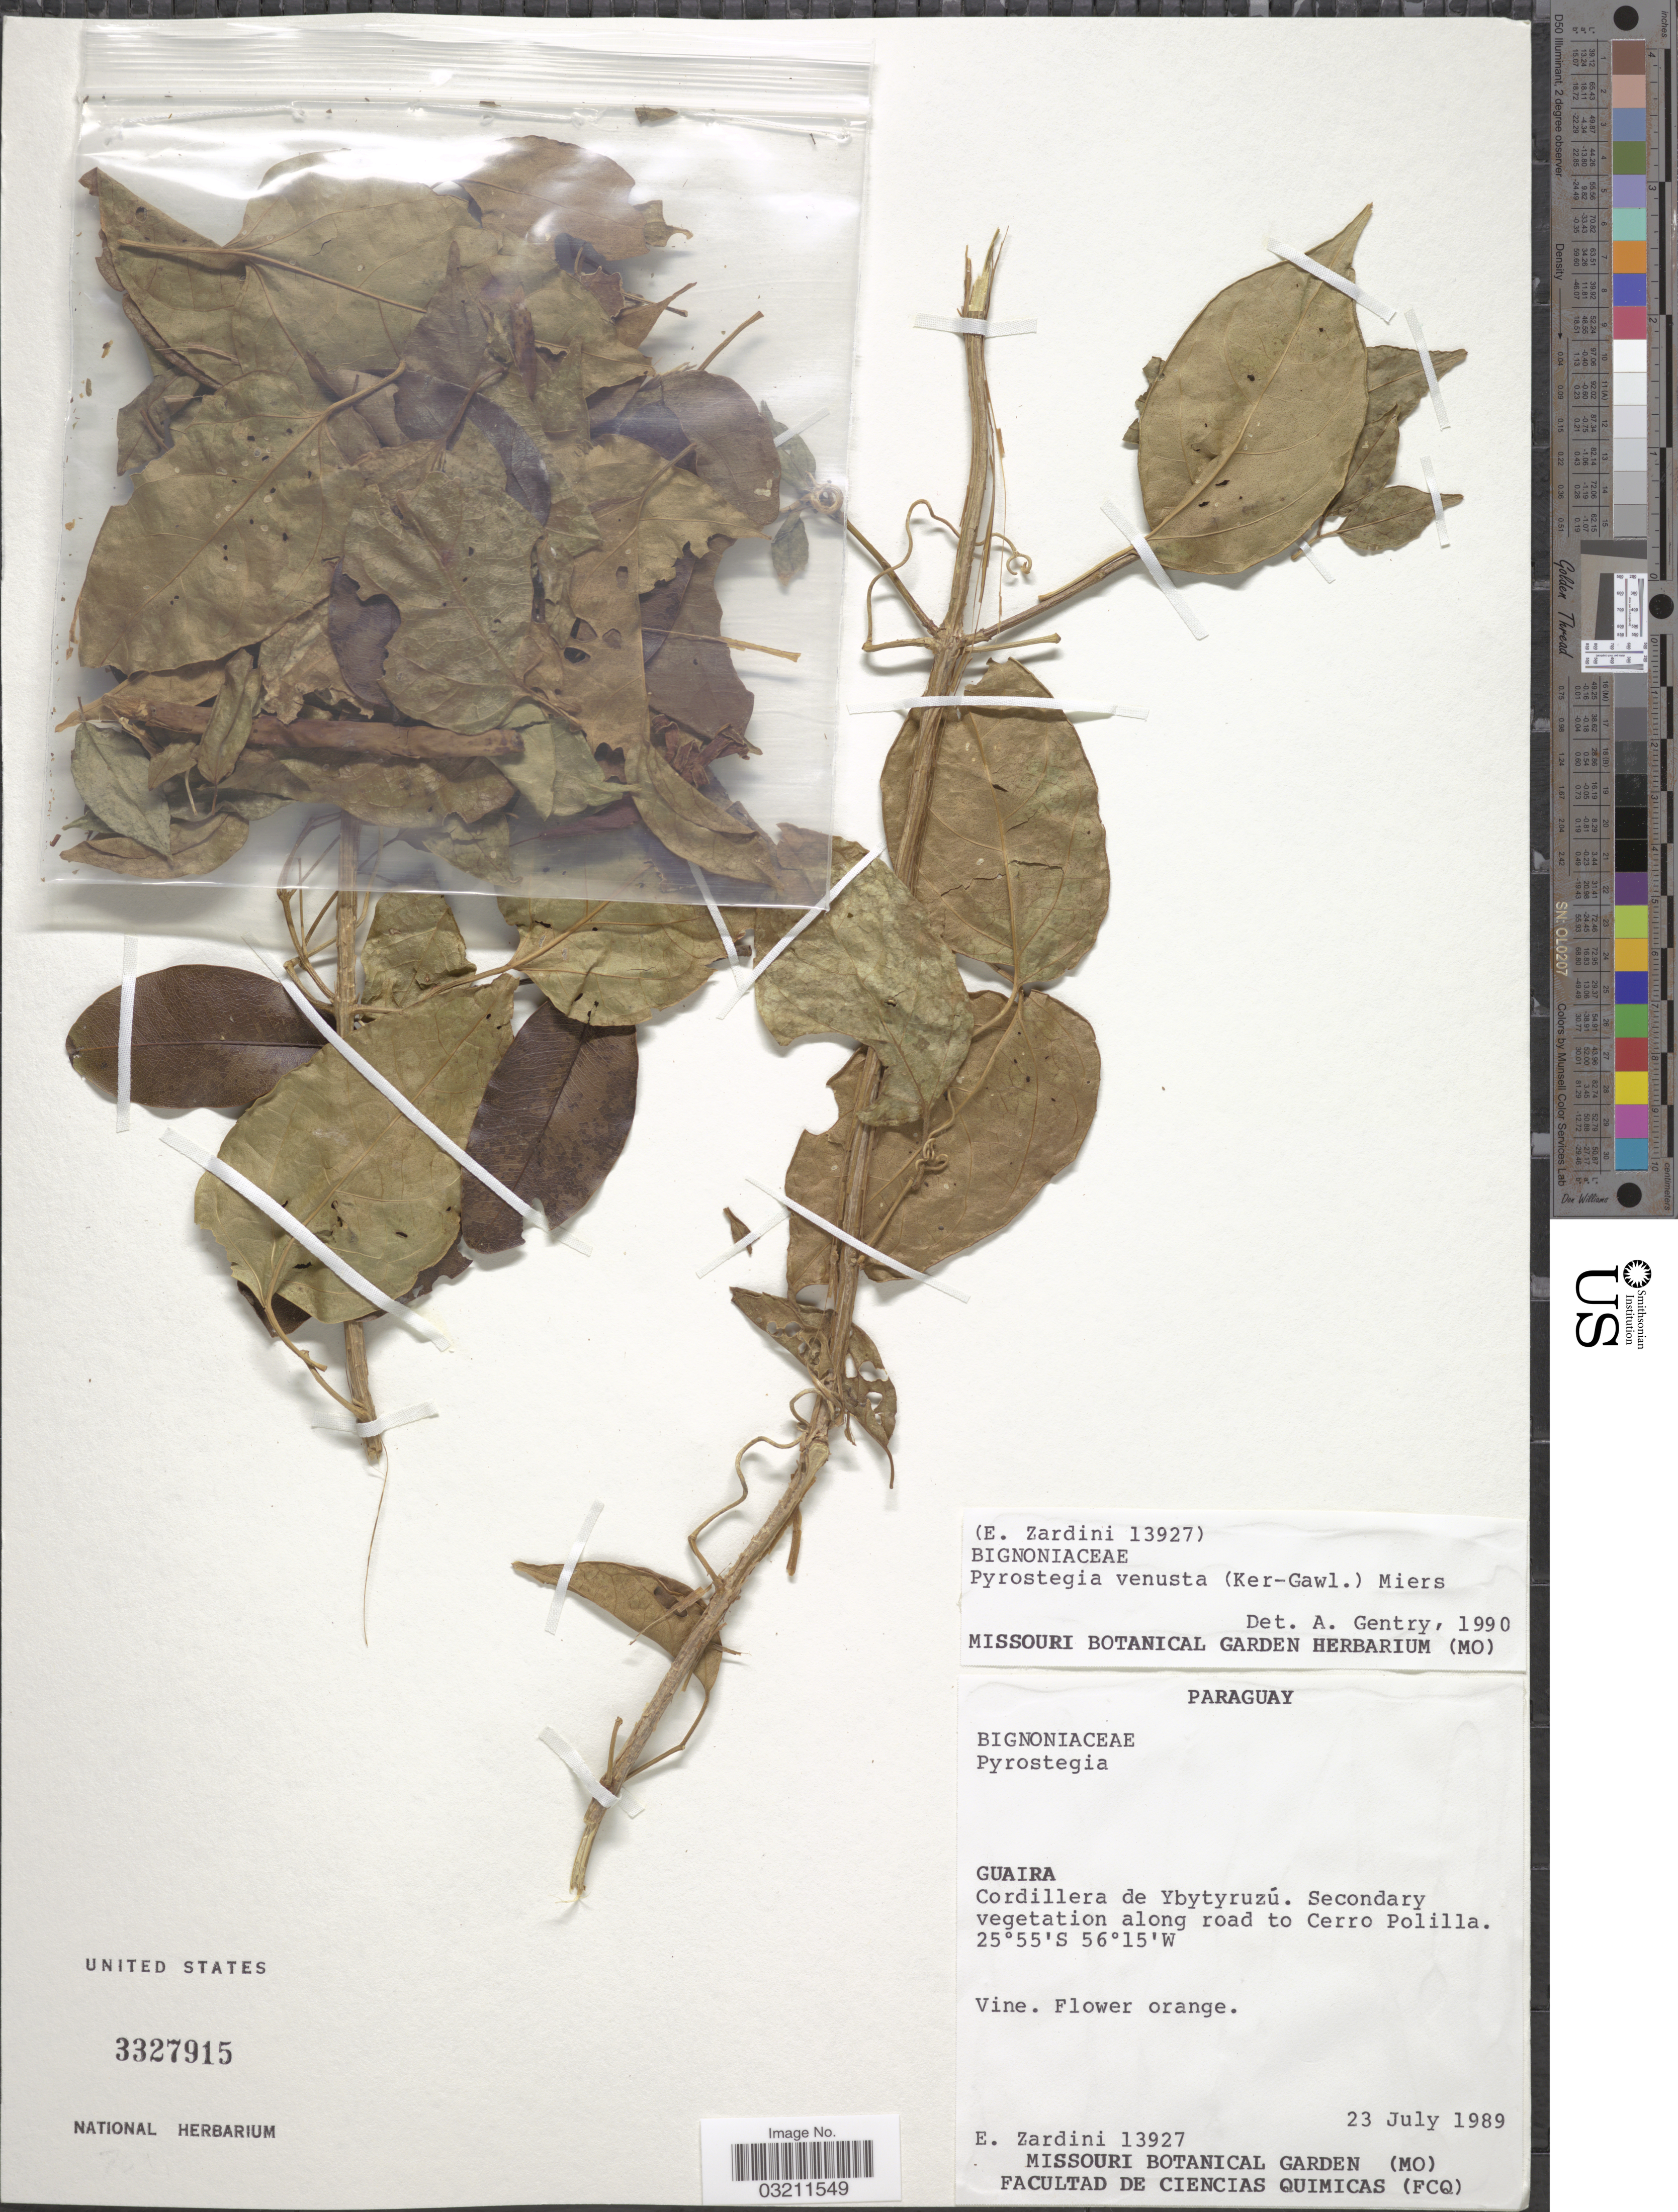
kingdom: Plantae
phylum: Tracheophyta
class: Magnoliopsida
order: Lamiales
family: Bignoniaceae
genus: Pyrostegia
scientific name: Pyrostegia venusta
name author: (Ker Gawl.) Miers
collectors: E. Zardini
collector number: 13927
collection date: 1989-07-23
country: Paraguay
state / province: Guaira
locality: Cordillera de Ybytyruzú. Along road to Cerro Polilla.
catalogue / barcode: US 3327915